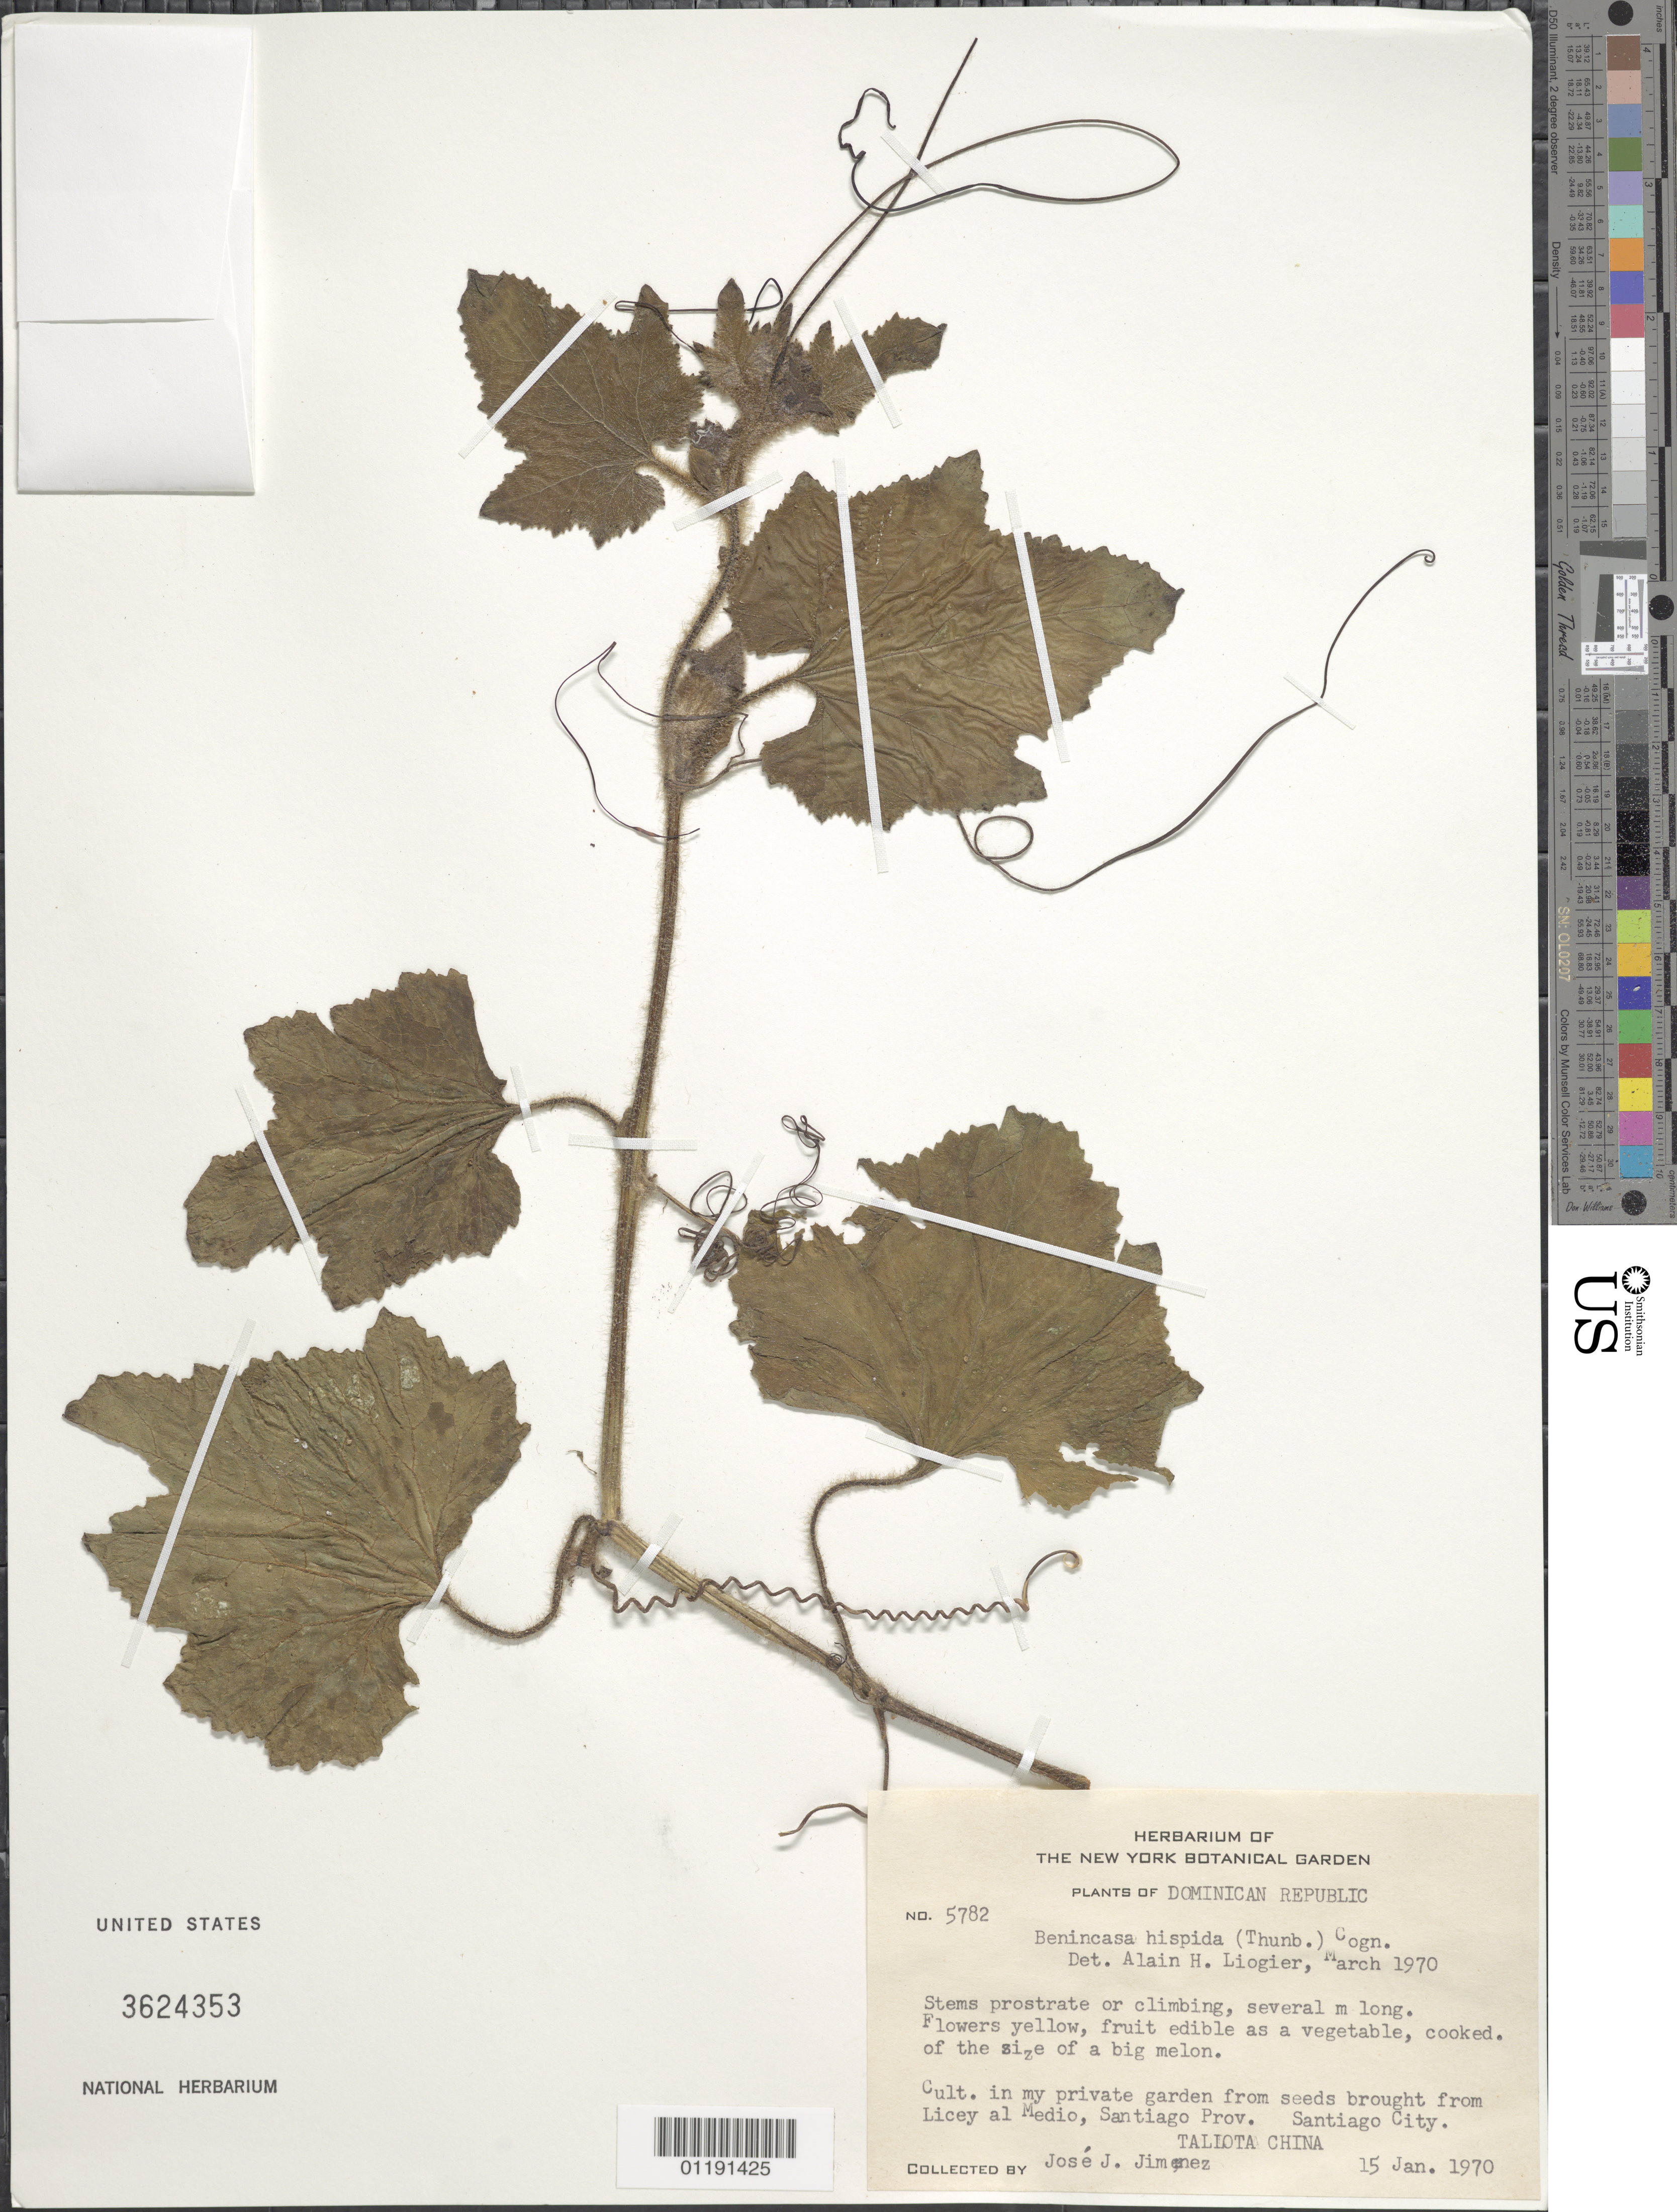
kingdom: Plantae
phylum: Tracheophyta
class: Magnoliopsida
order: Cucurbitales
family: Cucurbitaceae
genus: Benincasa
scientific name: Benincasa hispida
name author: (Thunb.) Cogn.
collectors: J. J. Jiménez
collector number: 5782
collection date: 1970-01-15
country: Dominican Republic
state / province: Santiago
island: Hispaniola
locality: Cultivated in the collector's private garden from seeds bought in Licey al Medio, Santiago City.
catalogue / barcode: US 3624353